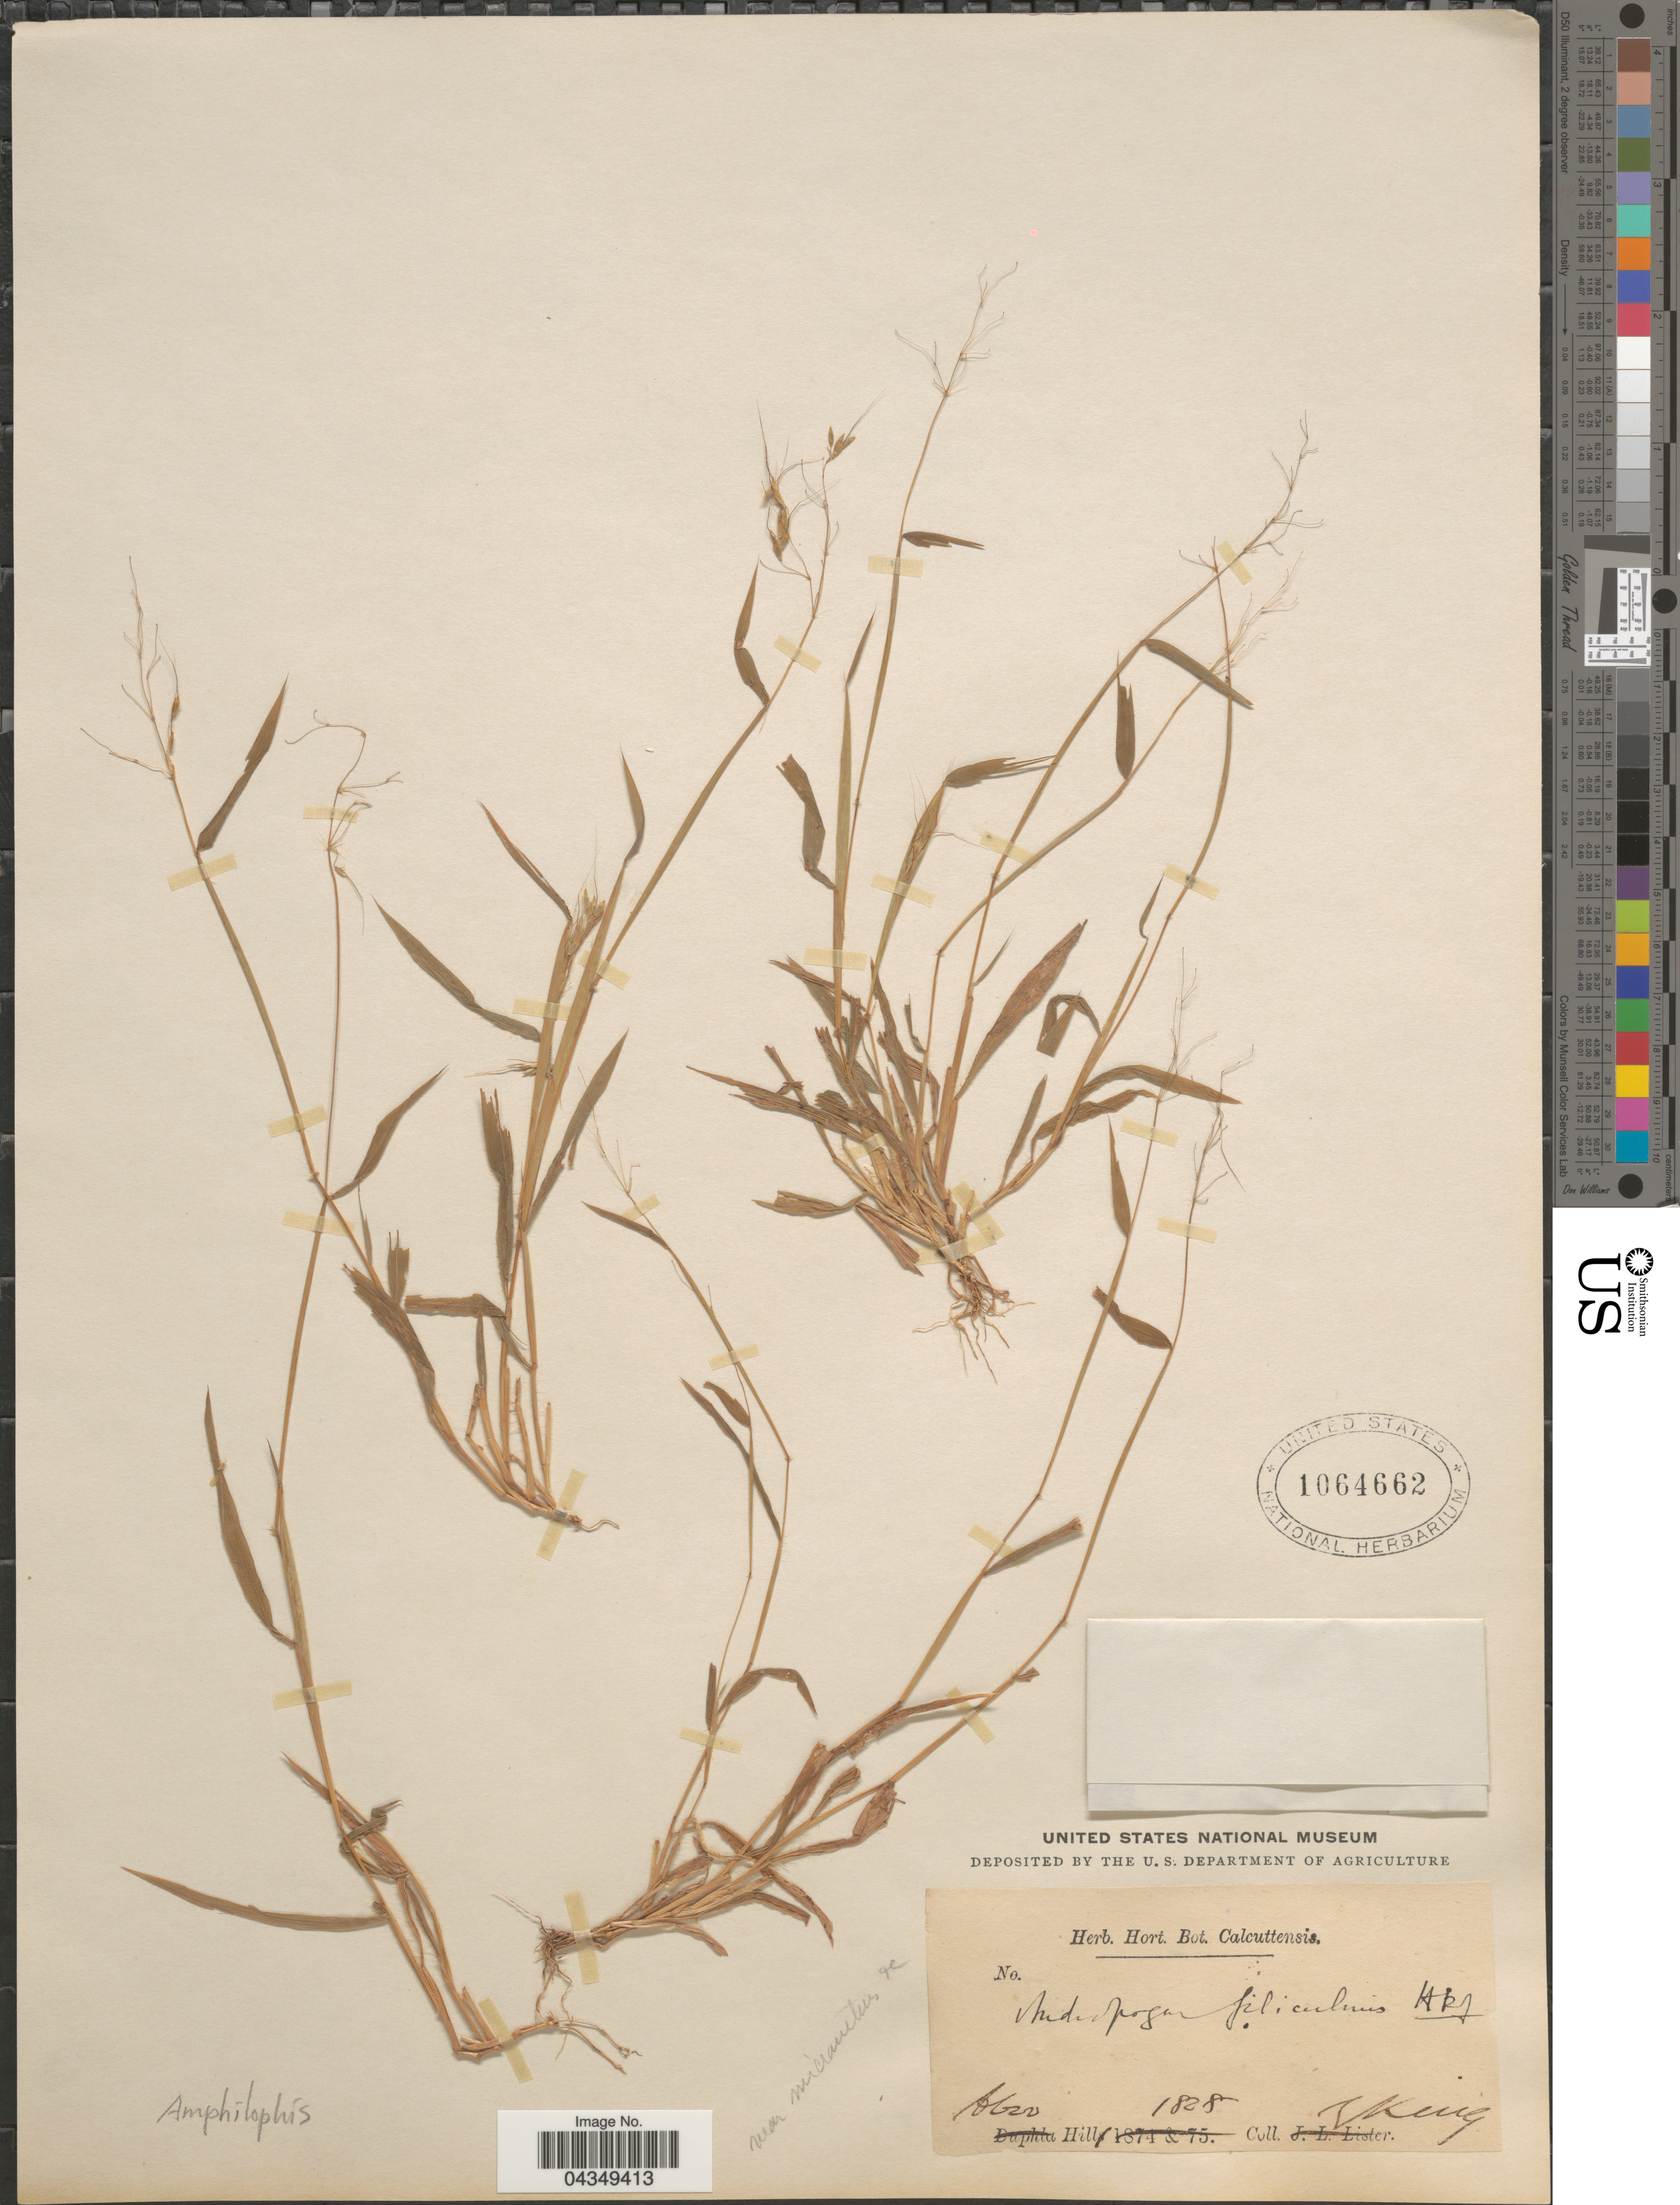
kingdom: Plantae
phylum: Tracheophyta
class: Liliopsida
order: Poales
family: Poaceae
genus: Capillipedium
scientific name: Capillipedium filiculme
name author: Stapf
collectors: G. King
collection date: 1828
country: India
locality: Aboo.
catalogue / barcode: US 1064662